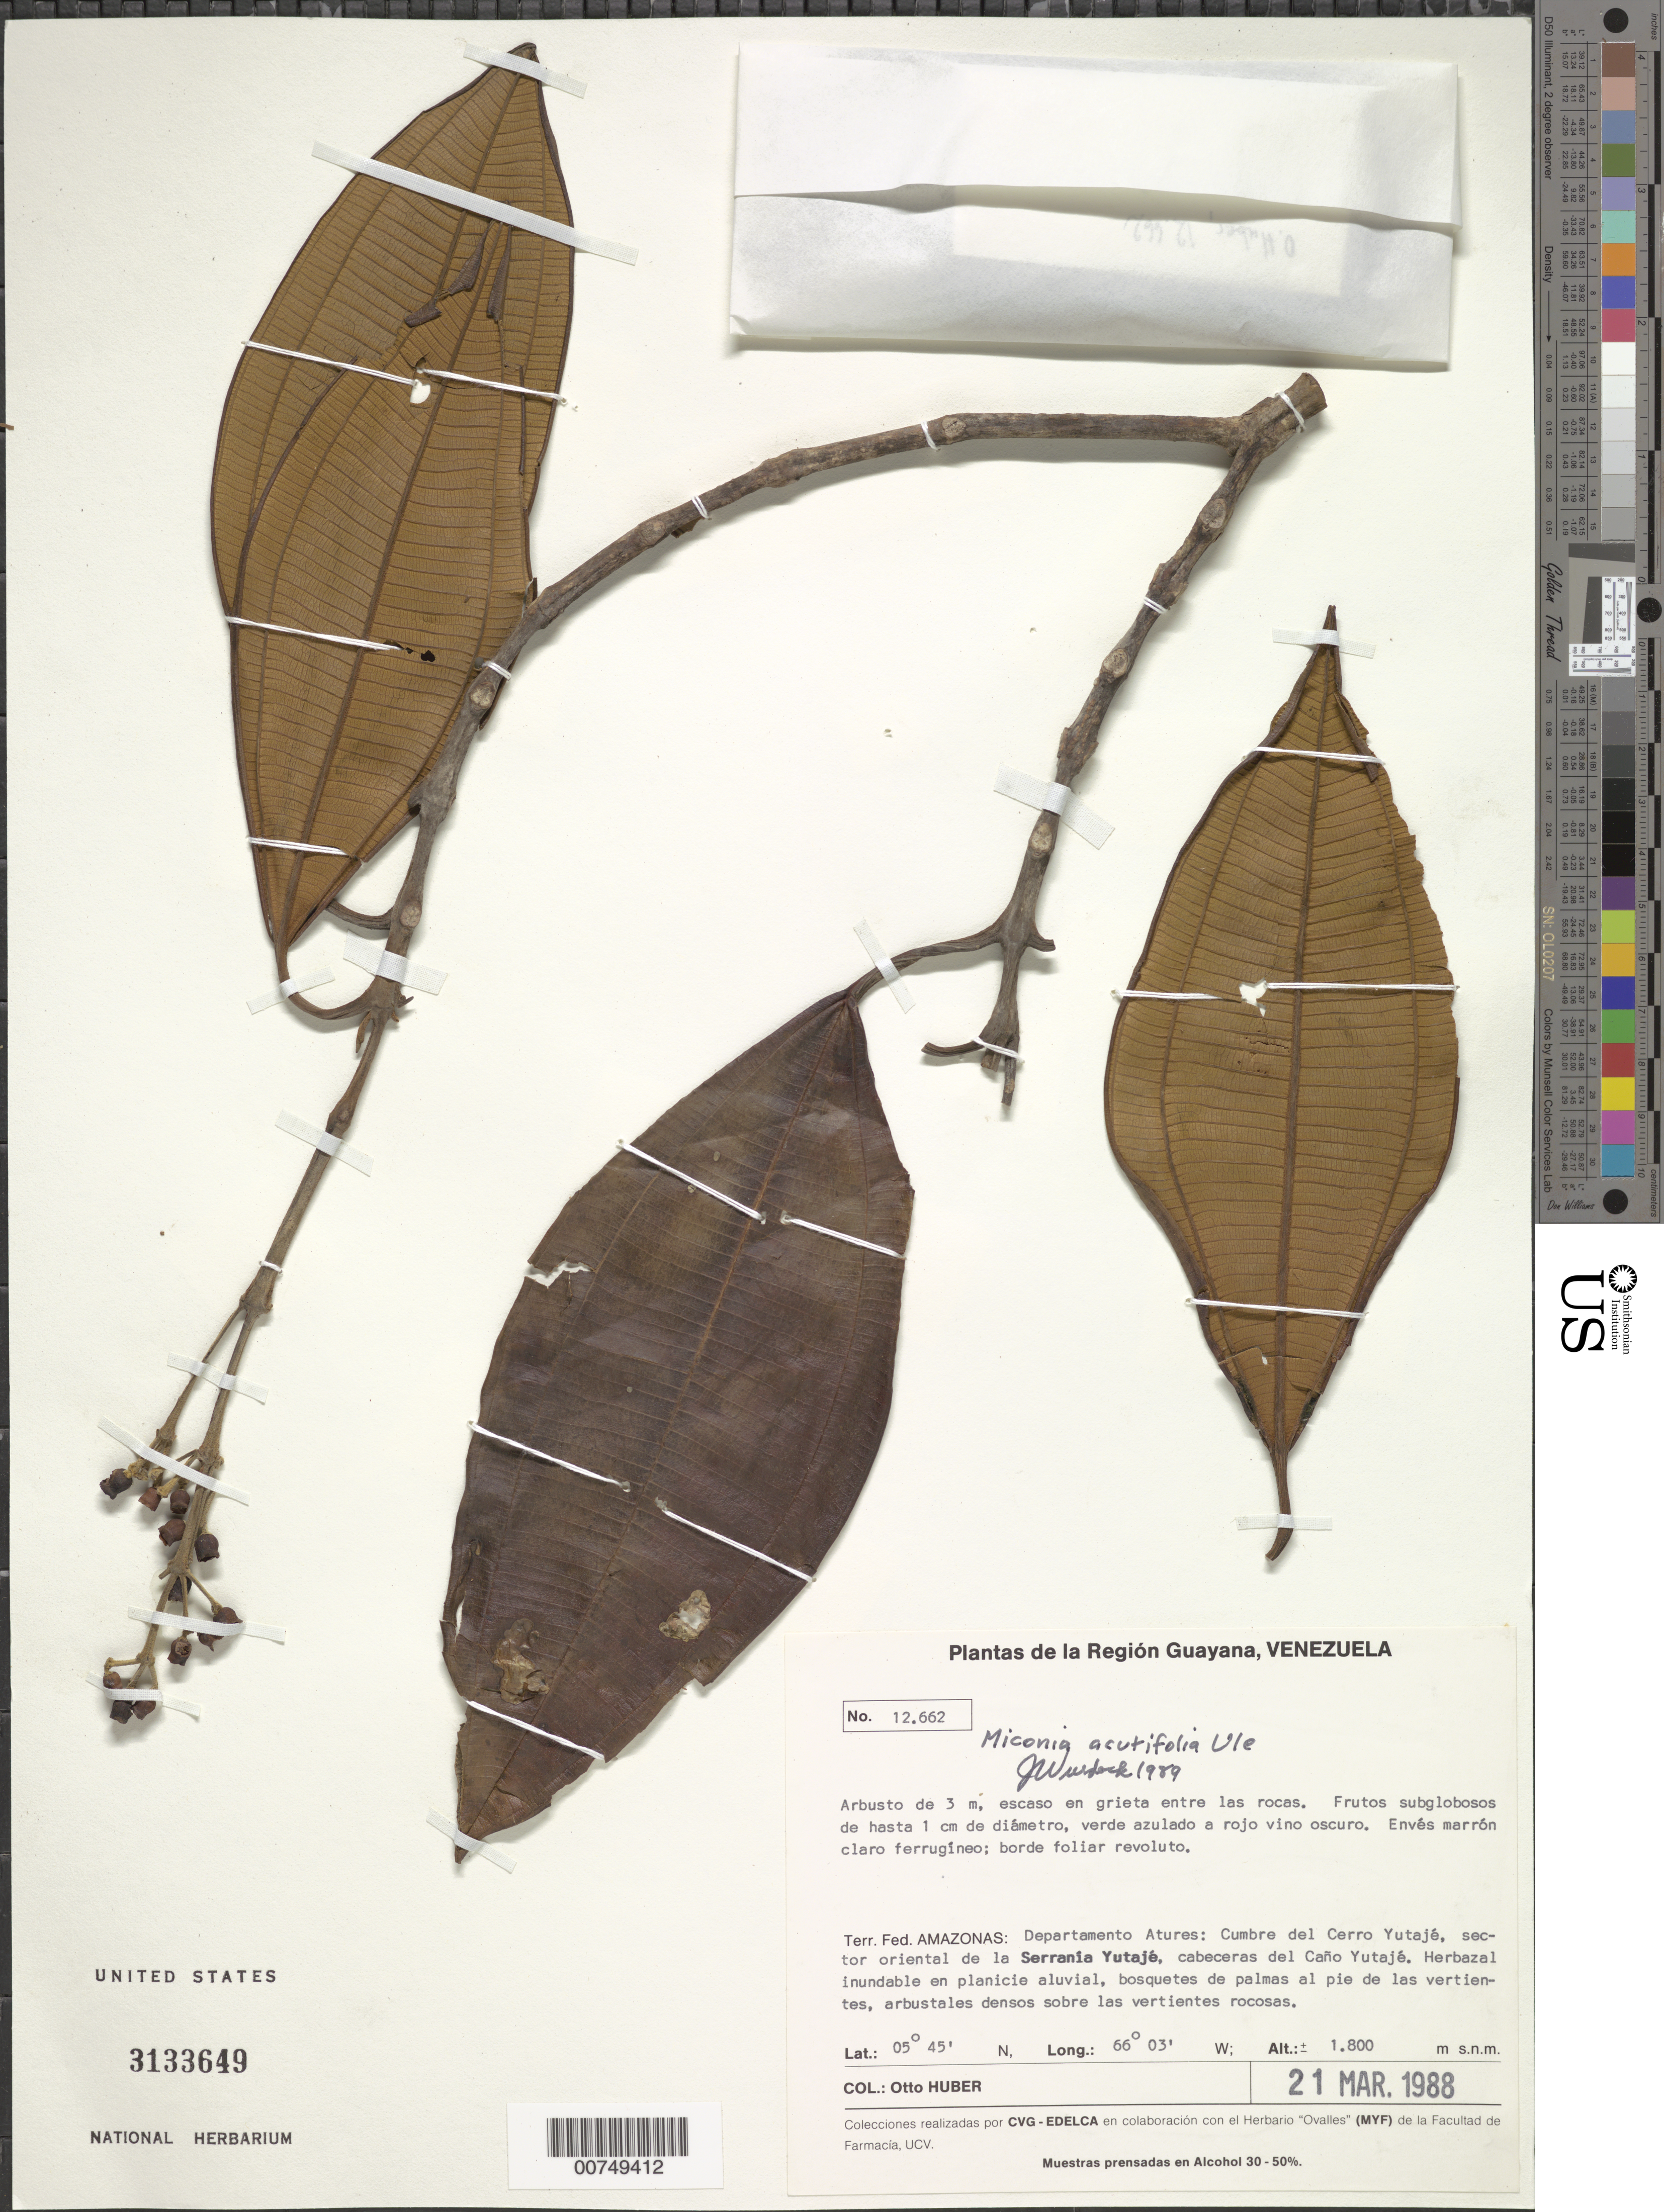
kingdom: Plantae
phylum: Tracheophyta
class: Magnoliopsida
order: Myrtales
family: Melastomataceae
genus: Miconia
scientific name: Miconia acutifolia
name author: Ule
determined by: Wurdack, John J., (US), US (UNITED STATES)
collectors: O. Huber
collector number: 12662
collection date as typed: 21-Mar-88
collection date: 1988-03-21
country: Venezuela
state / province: Amazonas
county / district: Atures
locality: Cerro Yutajé, cumbre, sector oriental de la Serrania Yutajé, cabeceras del Caño Yutajé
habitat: Grieta entre las rocas; herbazal inundable en planicie aluvial, bosquetes de palmas al pié de las vertientes, arb densos sobre las vertientes rocosas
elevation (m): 1800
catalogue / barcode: US 3133649